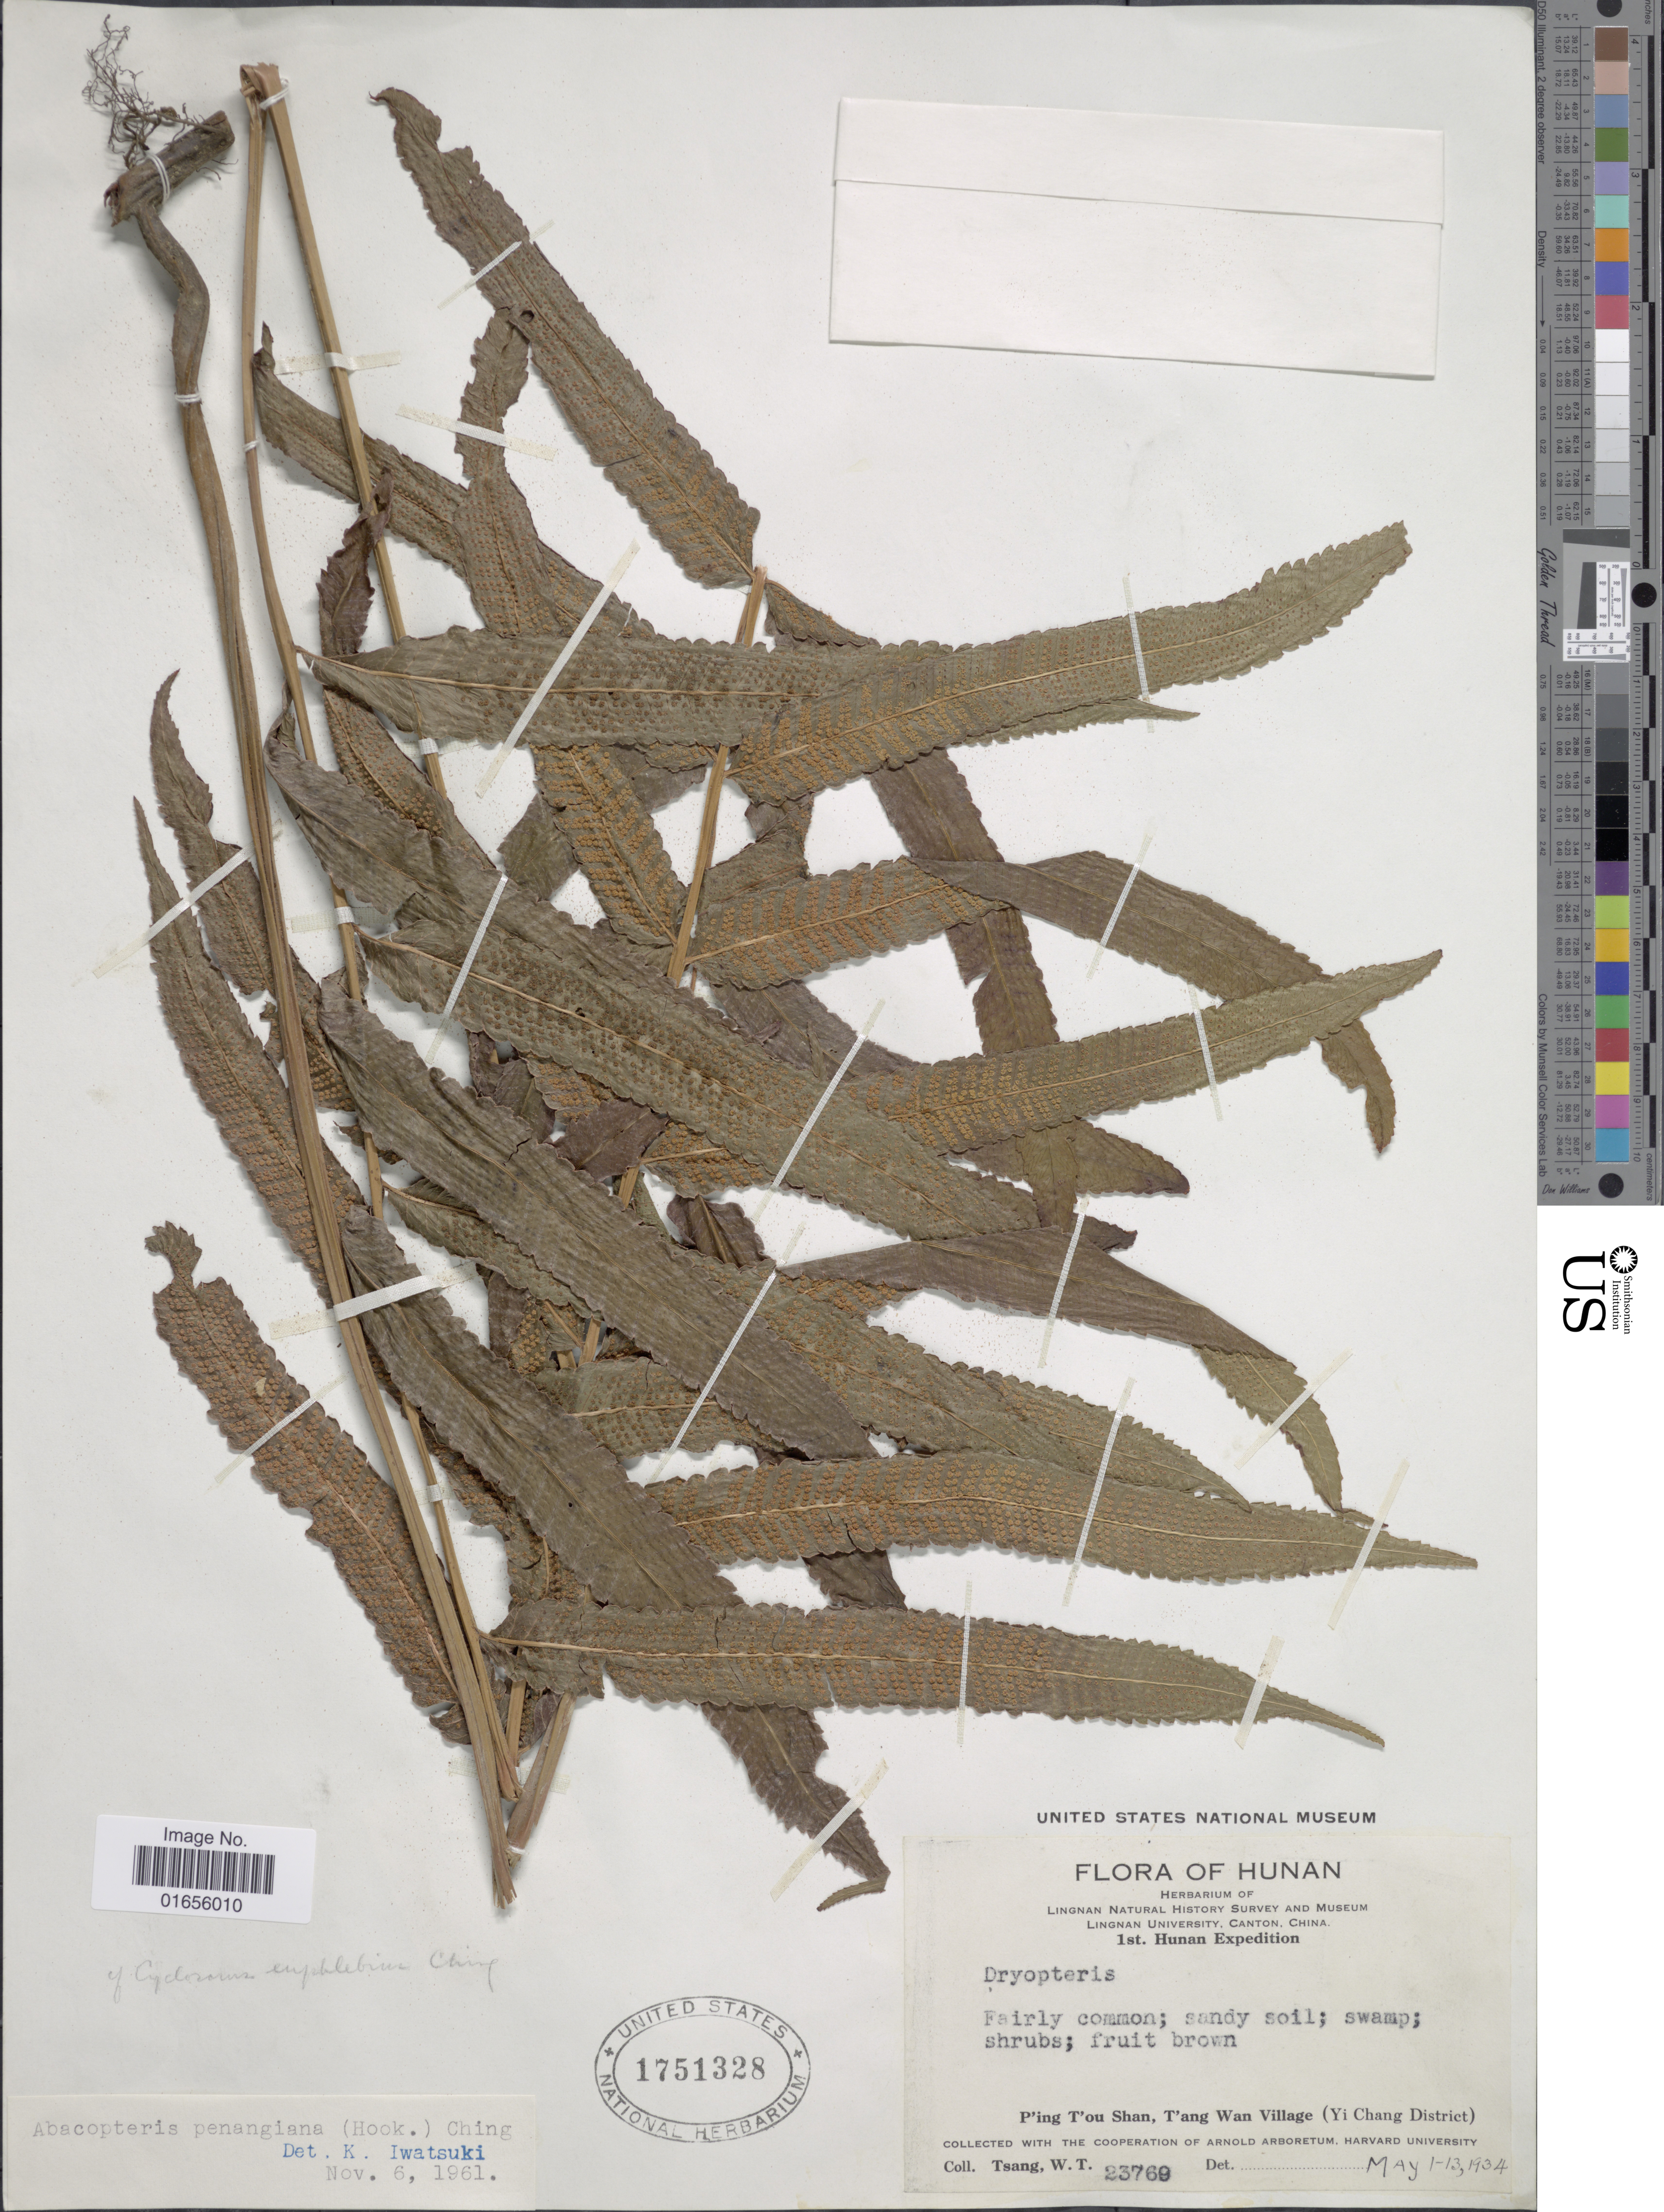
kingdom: Plantae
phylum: Tracheophyta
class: Polypodiopsida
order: Polypodiales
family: Thelypteridaceae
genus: Pronephrium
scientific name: Pronephrium penangiana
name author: (Hook.) Holttum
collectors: W. T. Tsang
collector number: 23769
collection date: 1934-05-01/1934-05-13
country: China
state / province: Hunan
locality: P' ing T' ou Shan, T' ang Wan Village (Yi Chang District)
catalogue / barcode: US 1751328